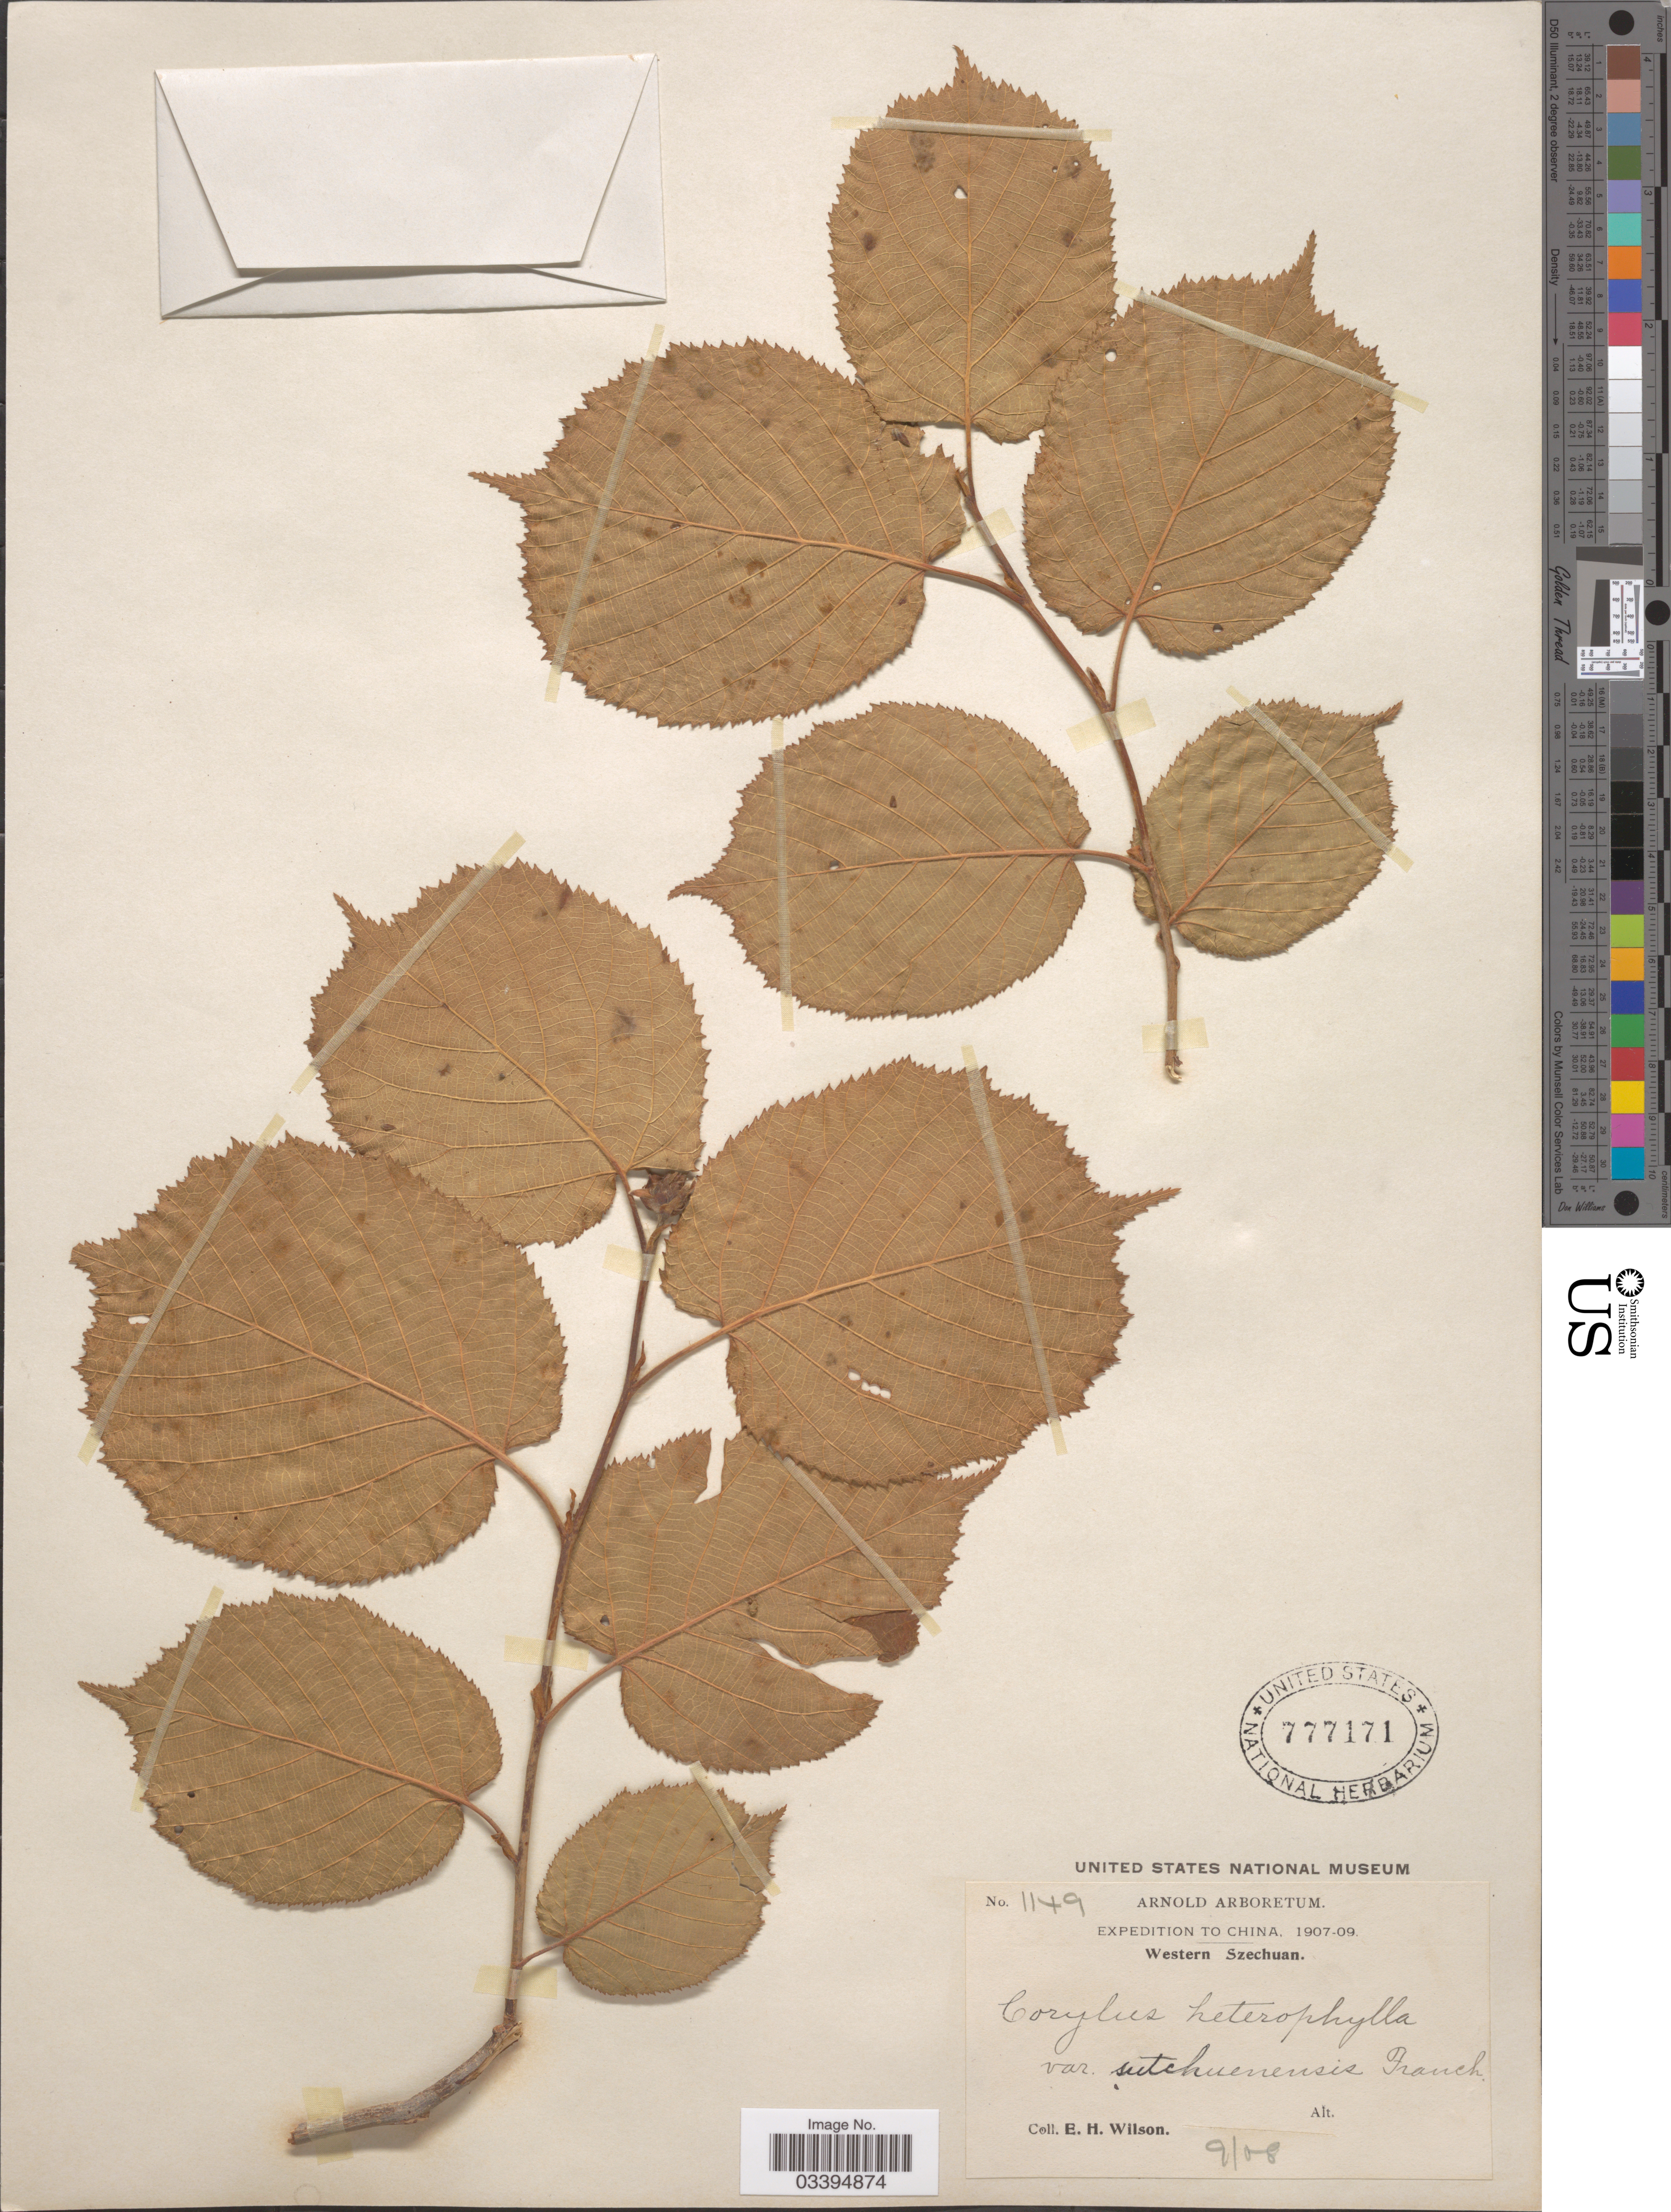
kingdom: Plantae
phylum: Tracheophyta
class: Magnoliopsida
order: Fagales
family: Betulaceae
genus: Corylus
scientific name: Corylus heterophylla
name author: Fisch. ex Trautv.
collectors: E. Wilson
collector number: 1149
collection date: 1908-09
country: China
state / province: Sichuan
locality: Western Szechuan.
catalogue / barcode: US 777171